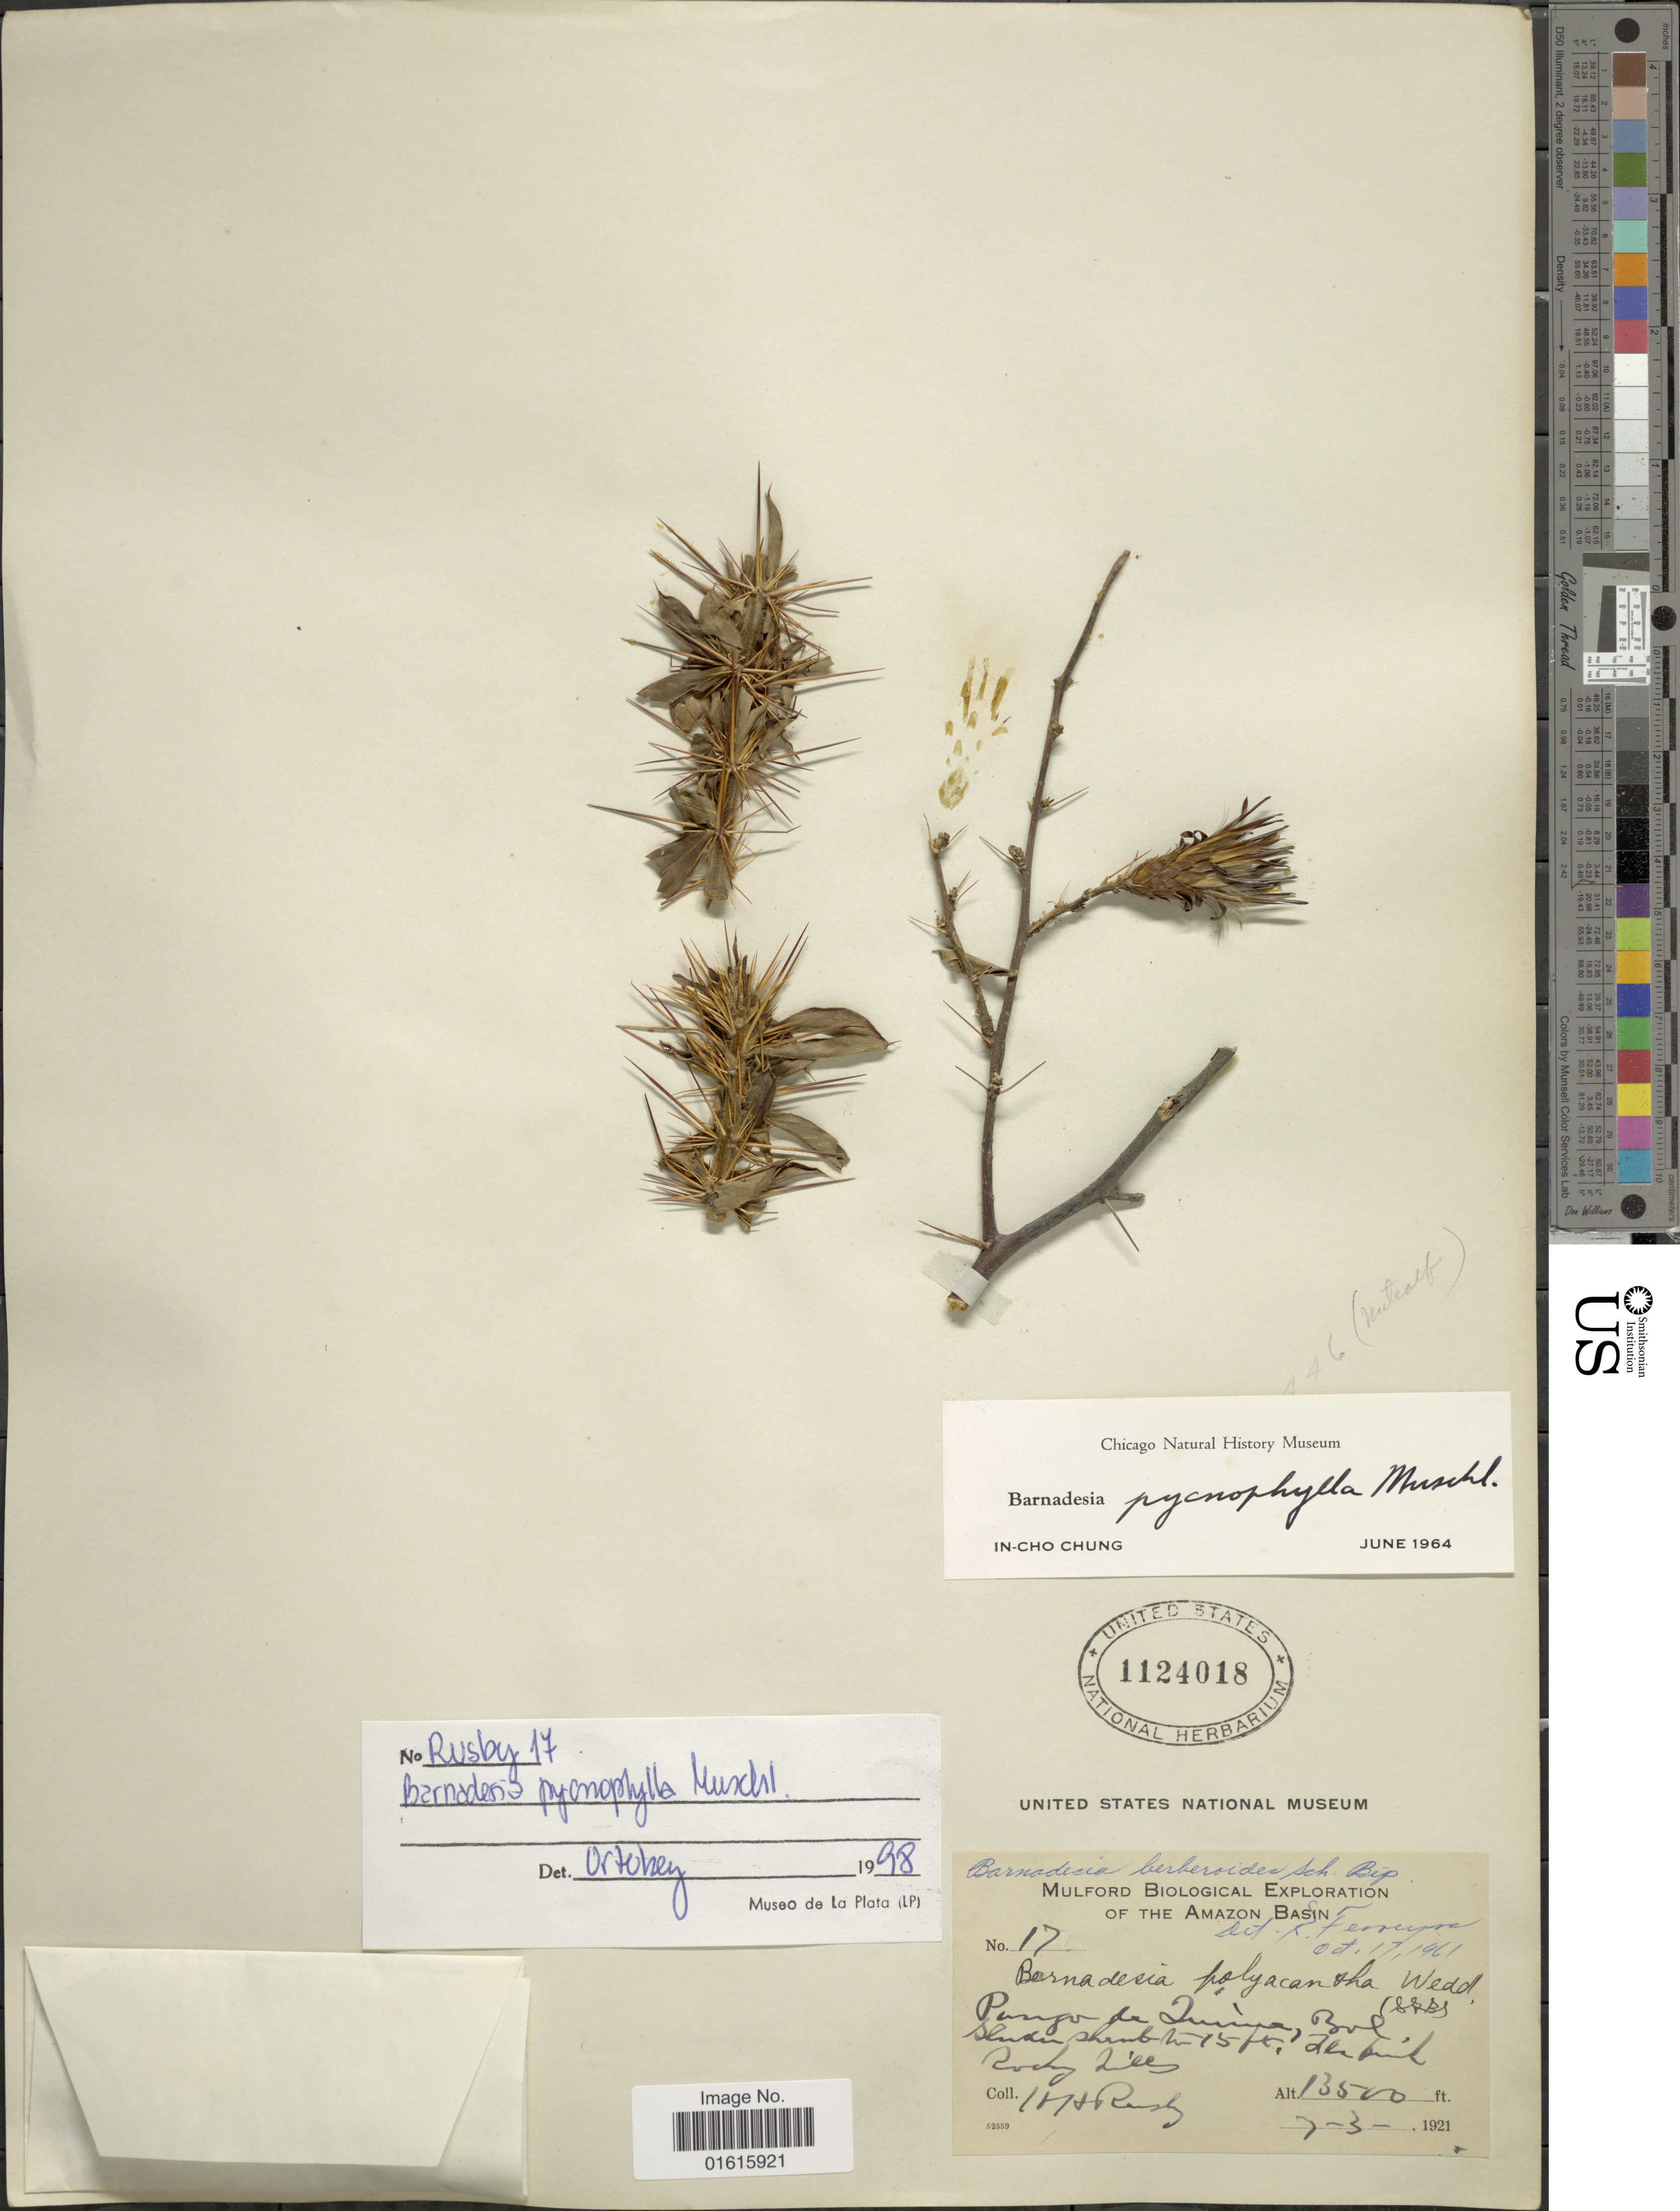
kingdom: Plantae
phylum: Tracheophyta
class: Magnoliopsida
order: Asterales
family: Asteraceae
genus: Barnadesia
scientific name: Barnadesia pycnophylla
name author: Muschl.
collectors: H. H. Rusby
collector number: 17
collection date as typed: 7-3-1921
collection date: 1921-07-03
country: Bolivia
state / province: La Paz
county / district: Inquisivi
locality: Pongo de Quime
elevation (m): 4115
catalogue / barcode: US 1124018